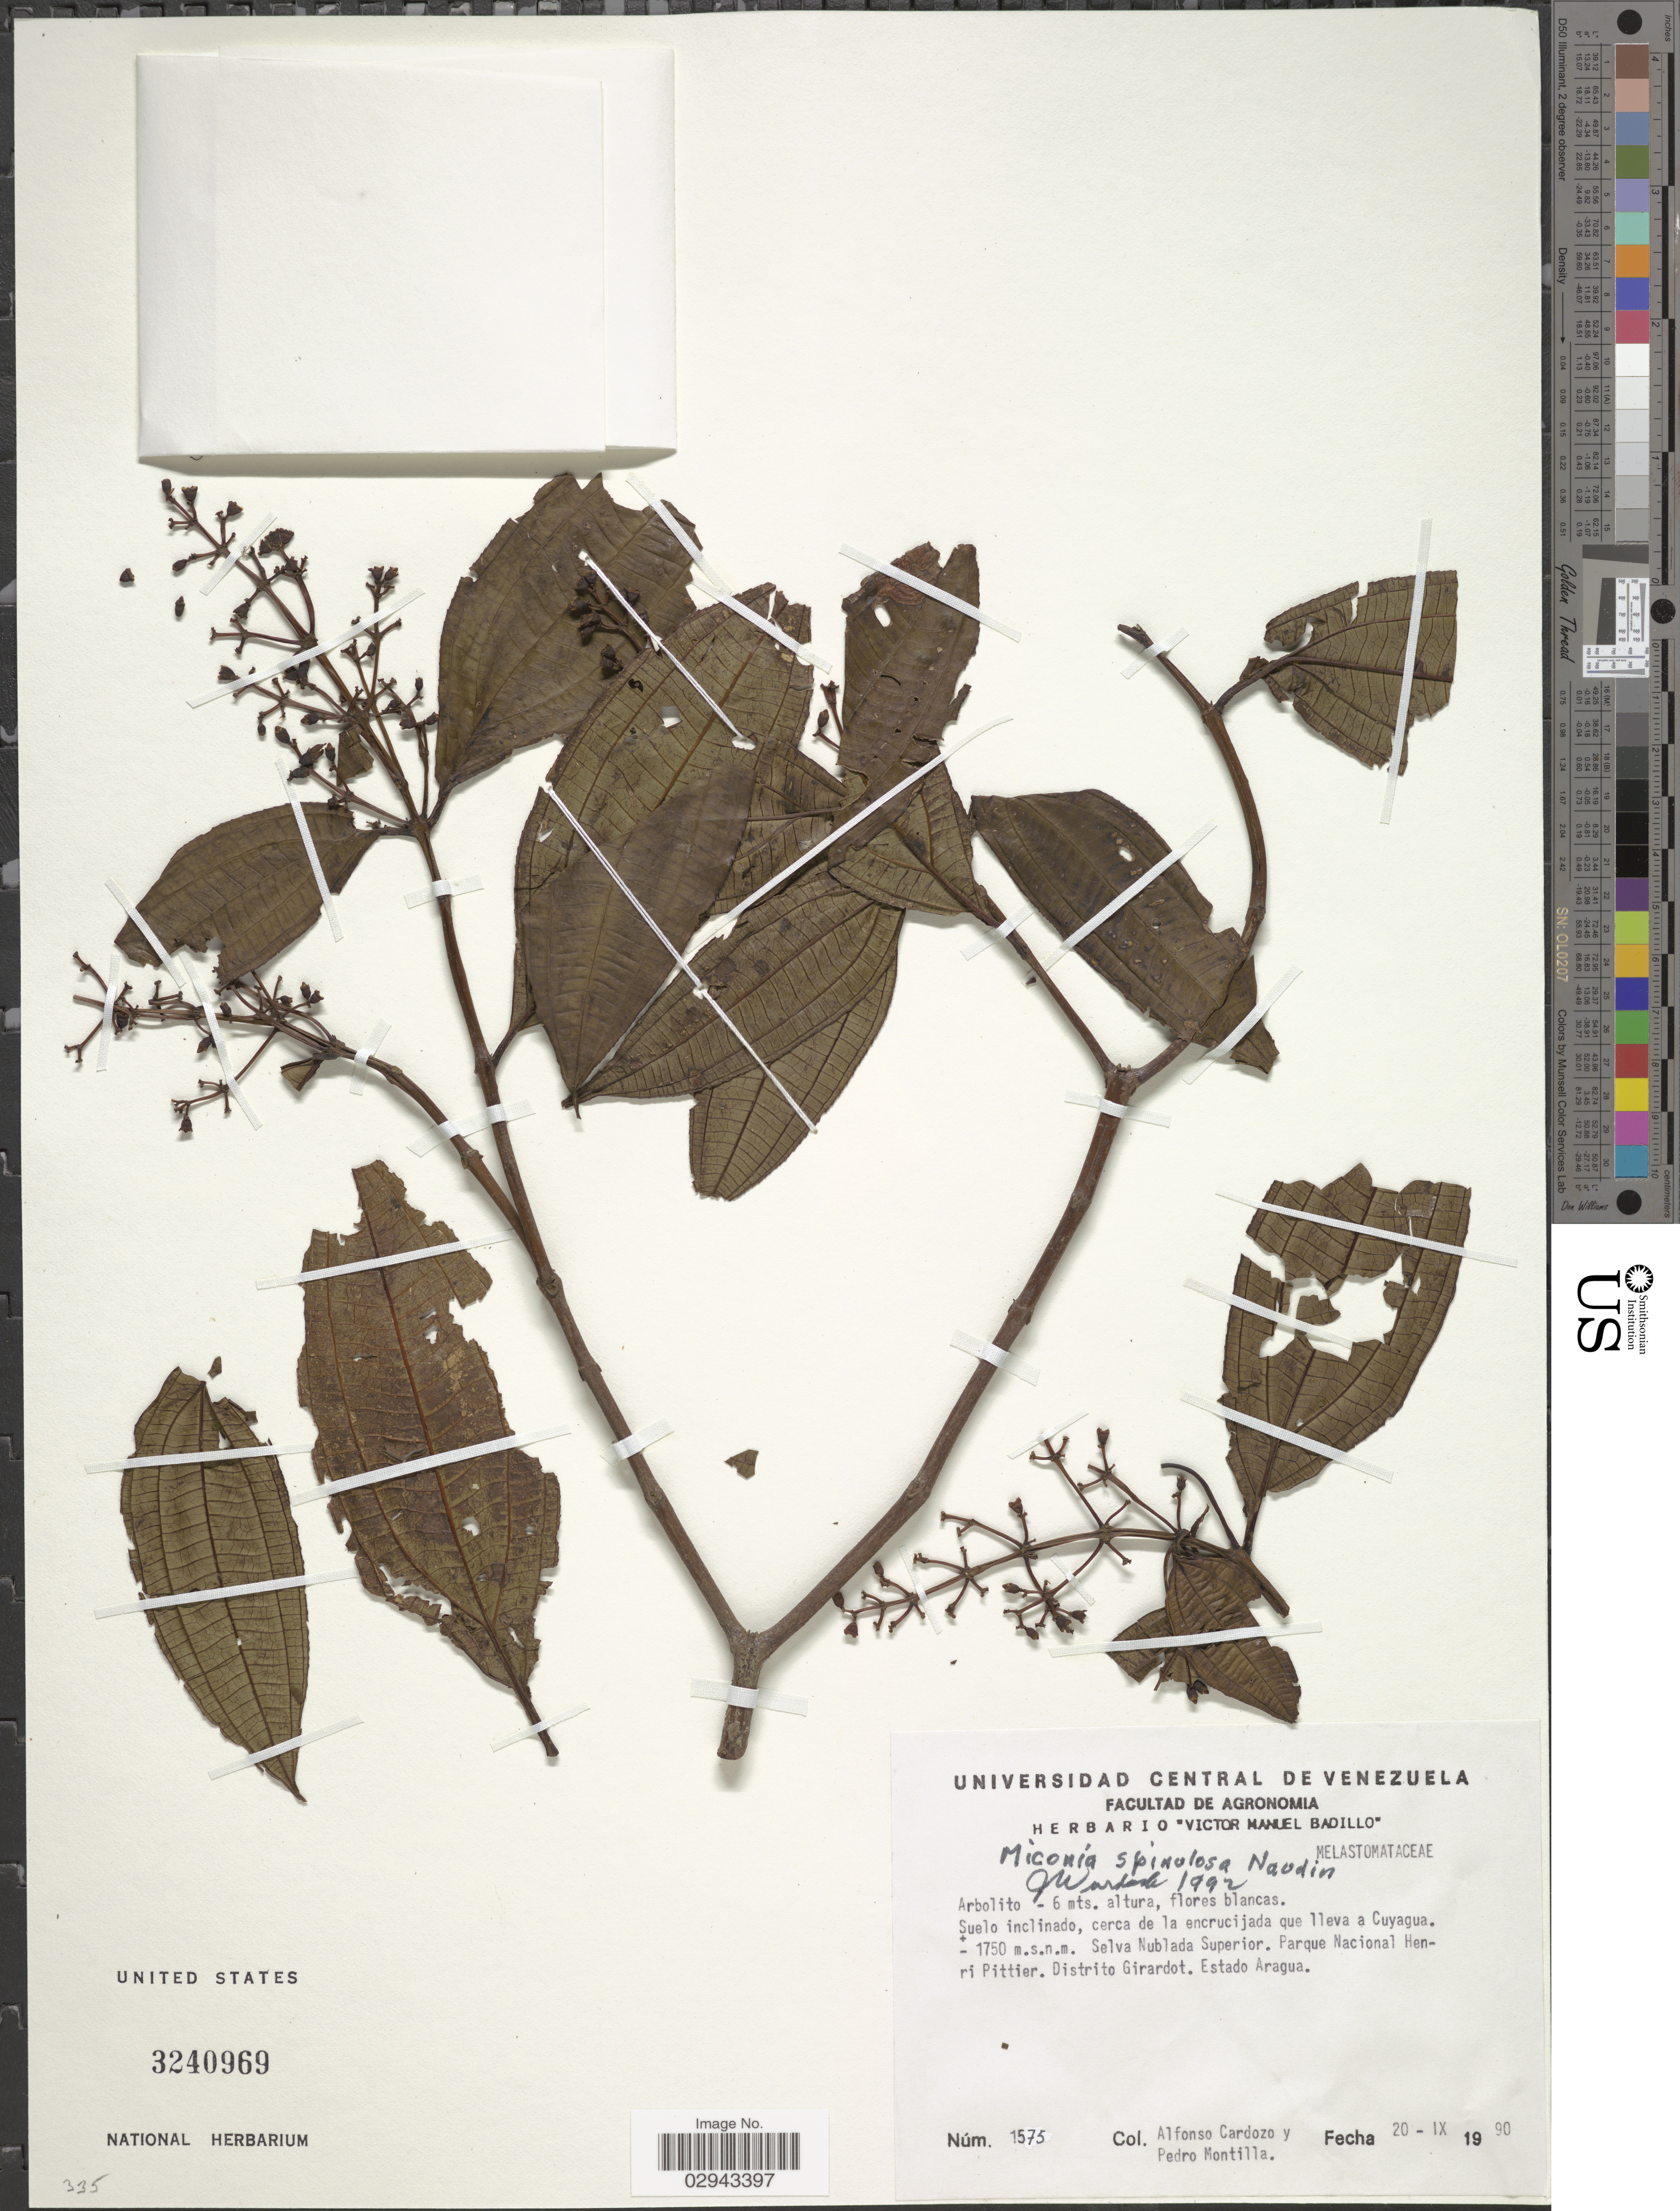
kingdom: Plantae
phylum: Tracheophyta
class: Magnoliopsida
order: Myrtales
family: Melastomataceae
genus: Miconia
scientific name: Miconia spinulosa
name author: Naudin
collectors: A. Cardozo & P. Montilla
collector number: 1575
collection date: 1990-09-20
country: Venezuela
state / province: Aragua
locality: Cerca de la encruijada que lleva a Cuyagua. Selva Nublada Superior. Parque Nacional Henri Pittier. Distrito Girardot.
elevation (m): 1750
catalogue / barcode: US 3240969